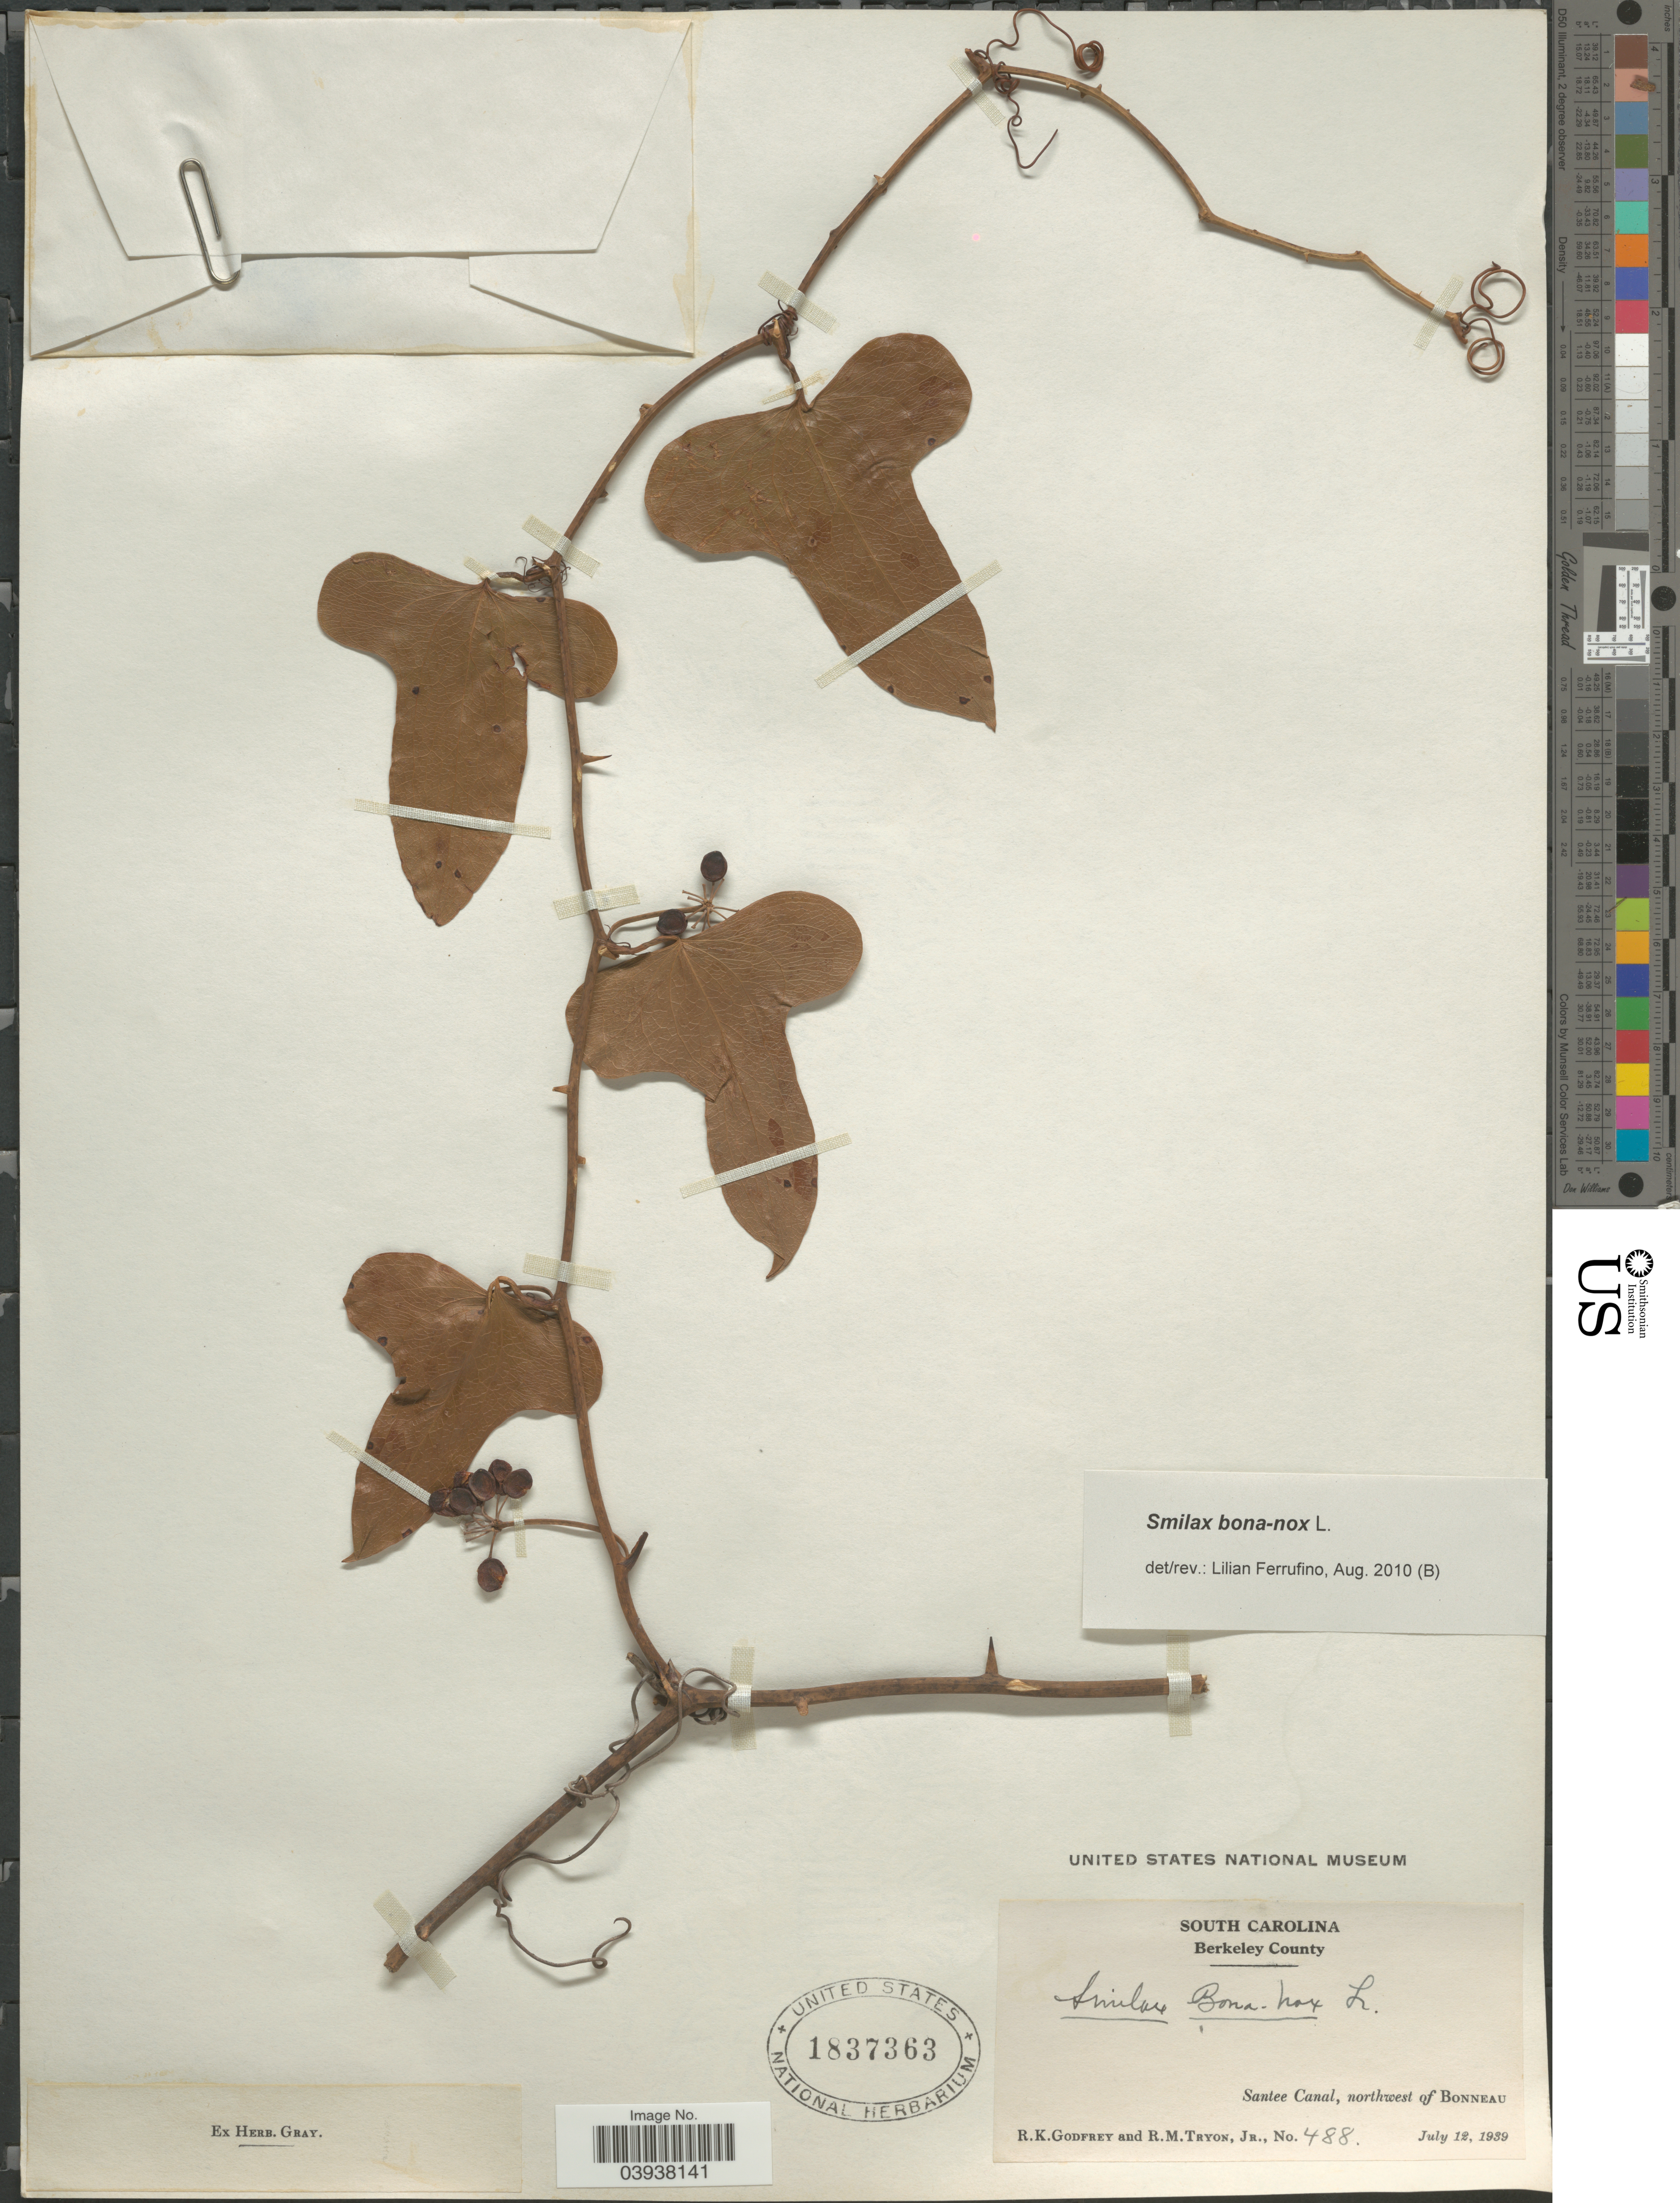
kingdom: Plantae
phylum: Tracheophyta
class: Liliopsida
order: Liliales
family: Smilacaceae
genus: Smilax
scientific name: Smilax bona-nox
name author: L.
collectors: R. K. Godfrey & R. Tryon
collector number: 488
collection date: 1939-07-12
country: United States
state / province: South Carolina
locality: Berkeley County. Santee Canal, northwest of Bonneau.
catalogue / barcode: US 1837363